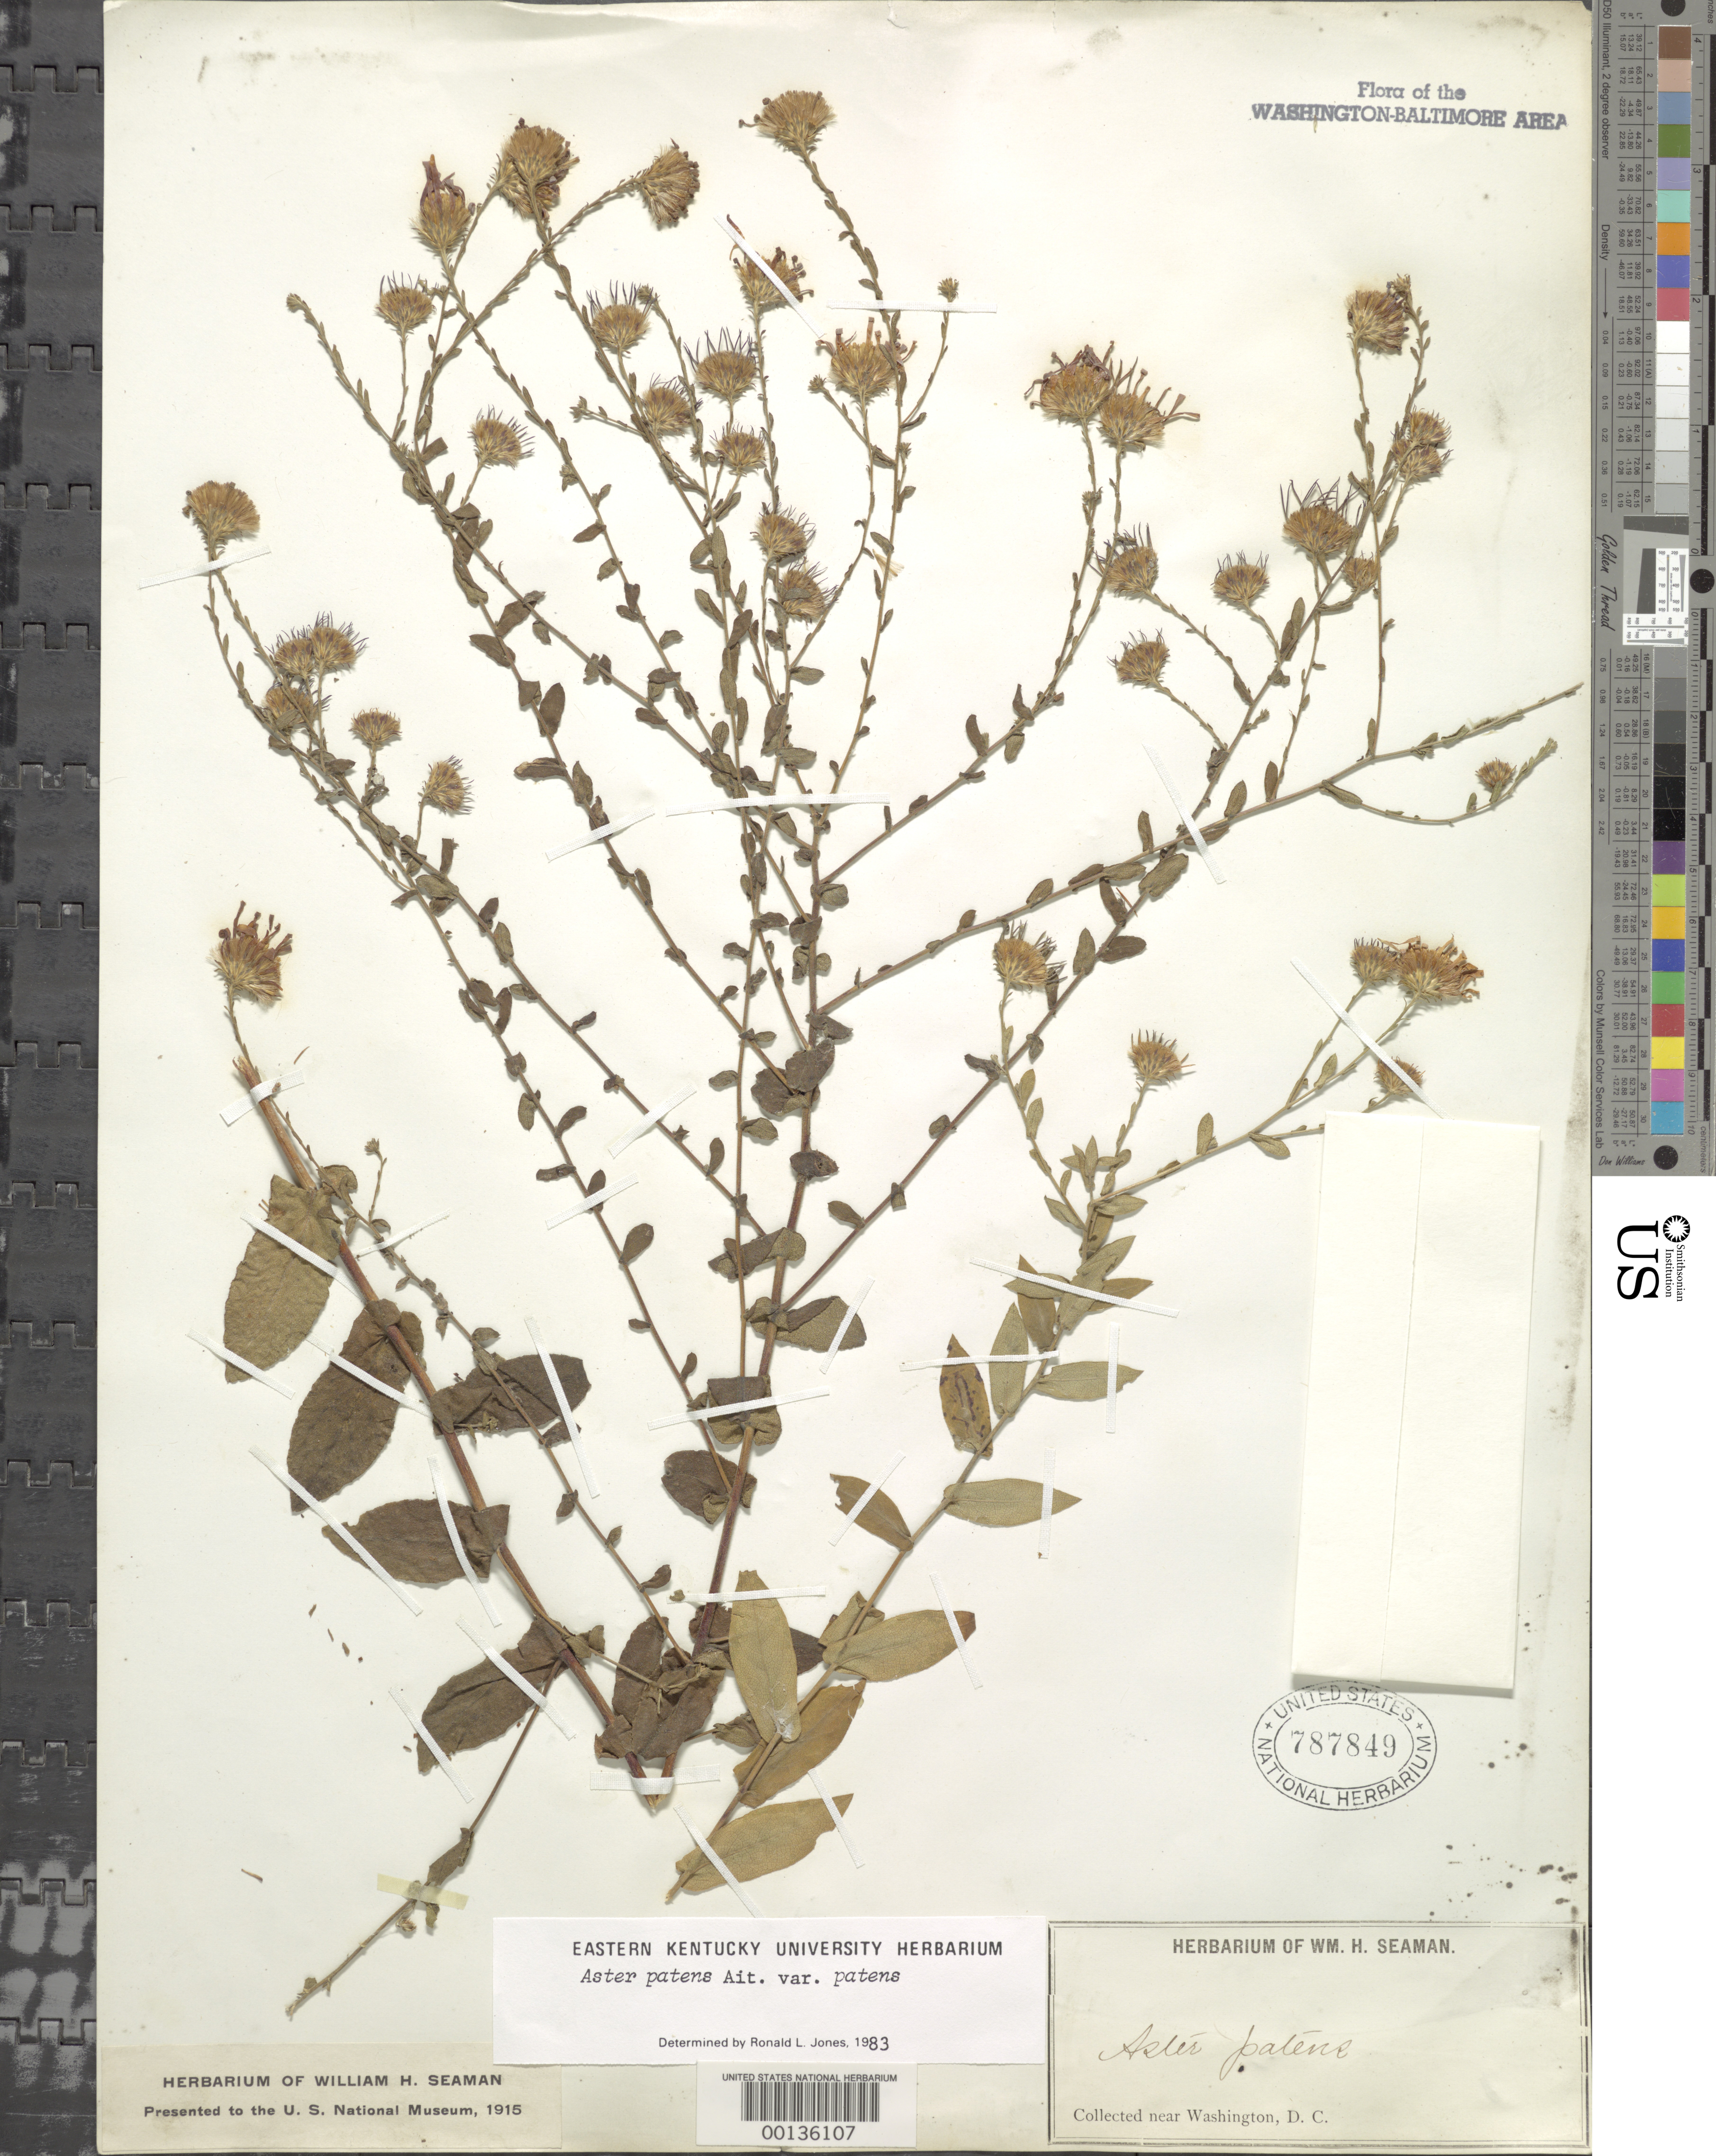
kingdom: Plantae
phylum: Tracheophyta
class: Magnoliopsida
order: Asterales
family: Asteraceae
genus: Symphyotrichum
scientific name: Symphyotrichum patens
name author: (Aiton) G.L. Nesom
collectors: W. Seaman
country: United States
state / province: District of Columbia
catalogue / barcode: US 787849